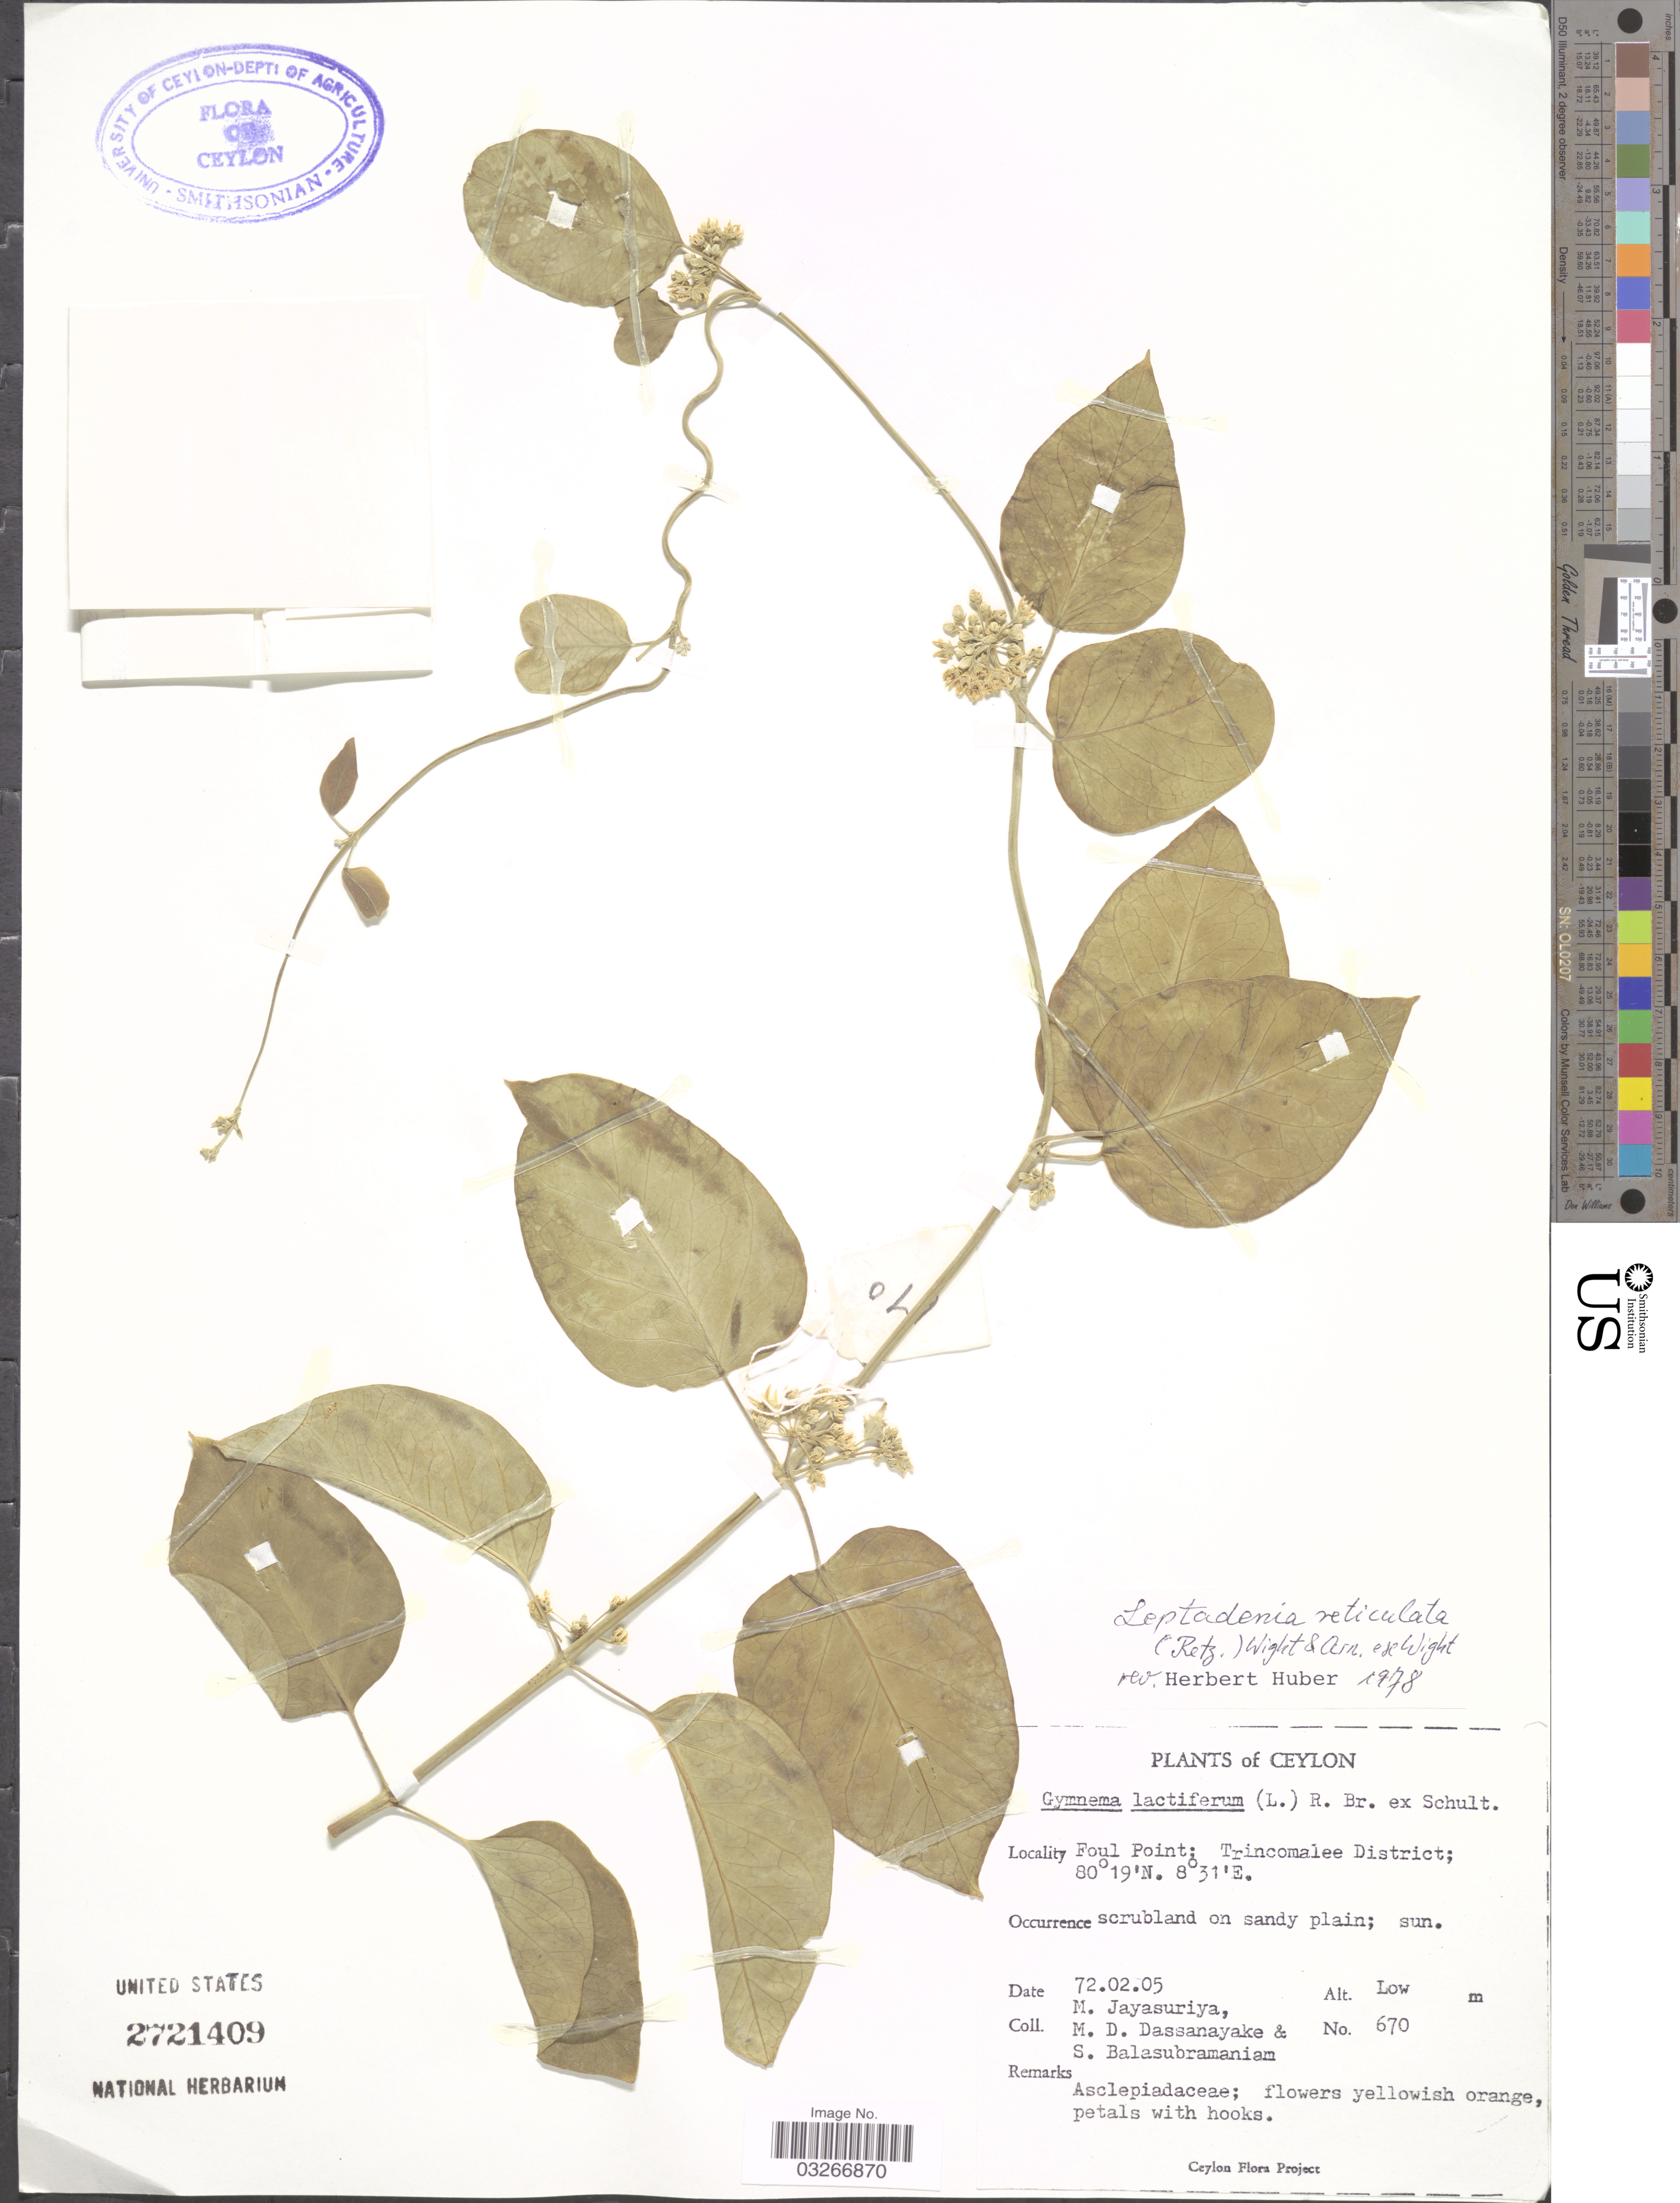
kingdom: Plantae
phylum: Tracheophyta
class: Magnoliopsida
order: Gentianales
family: Apocynaceae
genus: Leptadenia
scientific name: Leptadenia reticulata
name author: (Retz.) Wight & Arn.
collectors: M. Jayasuriya, M. D. Dassanayake & S. Balasubramaniam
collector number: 670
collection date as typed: Transcribed d/m/y: 5/2/72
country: Sri Lanka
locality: Ceylon, Foul Point; Trincomalee District.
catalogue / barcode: US 2721409